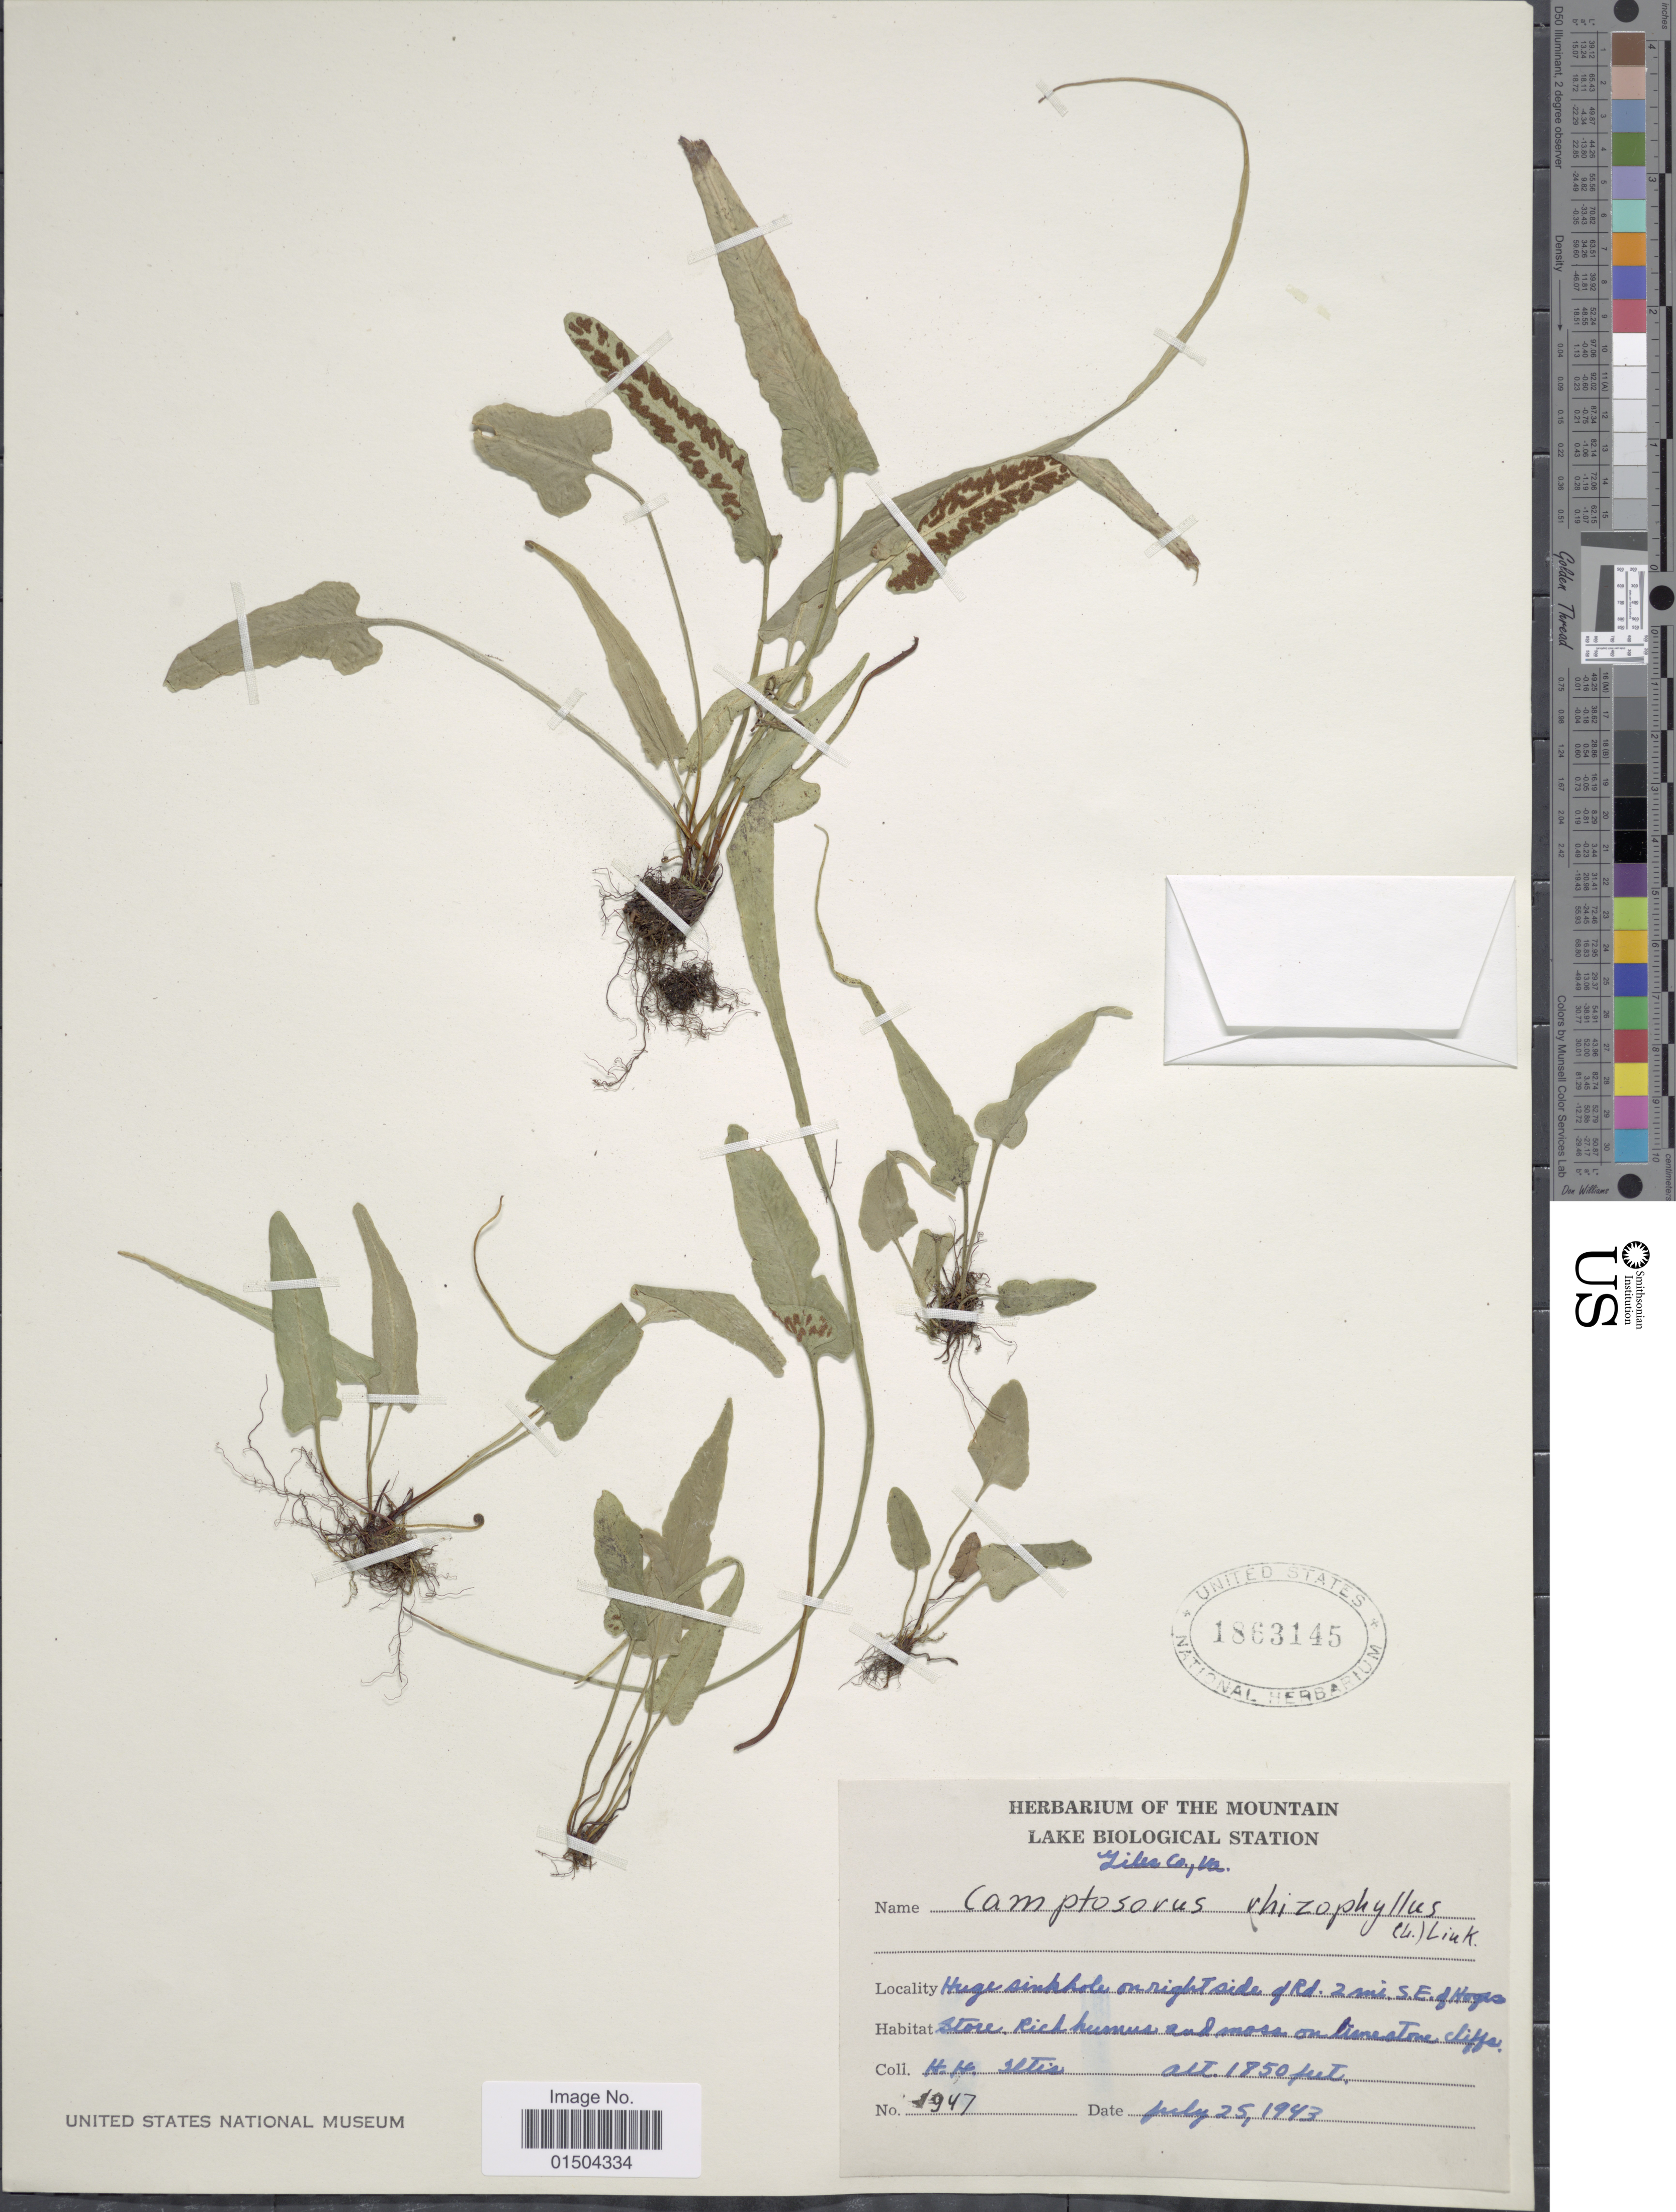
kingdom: Plantae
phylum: Tracheophyta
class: Polypodiopsida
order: Polypodiales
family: Aspleniaceae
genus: Asplenium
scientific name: Asplenium rhizophyllum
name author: L.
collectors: H. H. Iltis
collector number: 947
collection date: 1943-07-25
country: United States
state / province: Virginia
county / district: Giles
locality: Huge sinkhole on right side of Rd. 2 mi. S.E. of Hoges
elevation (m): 564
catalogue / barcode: US 1863145